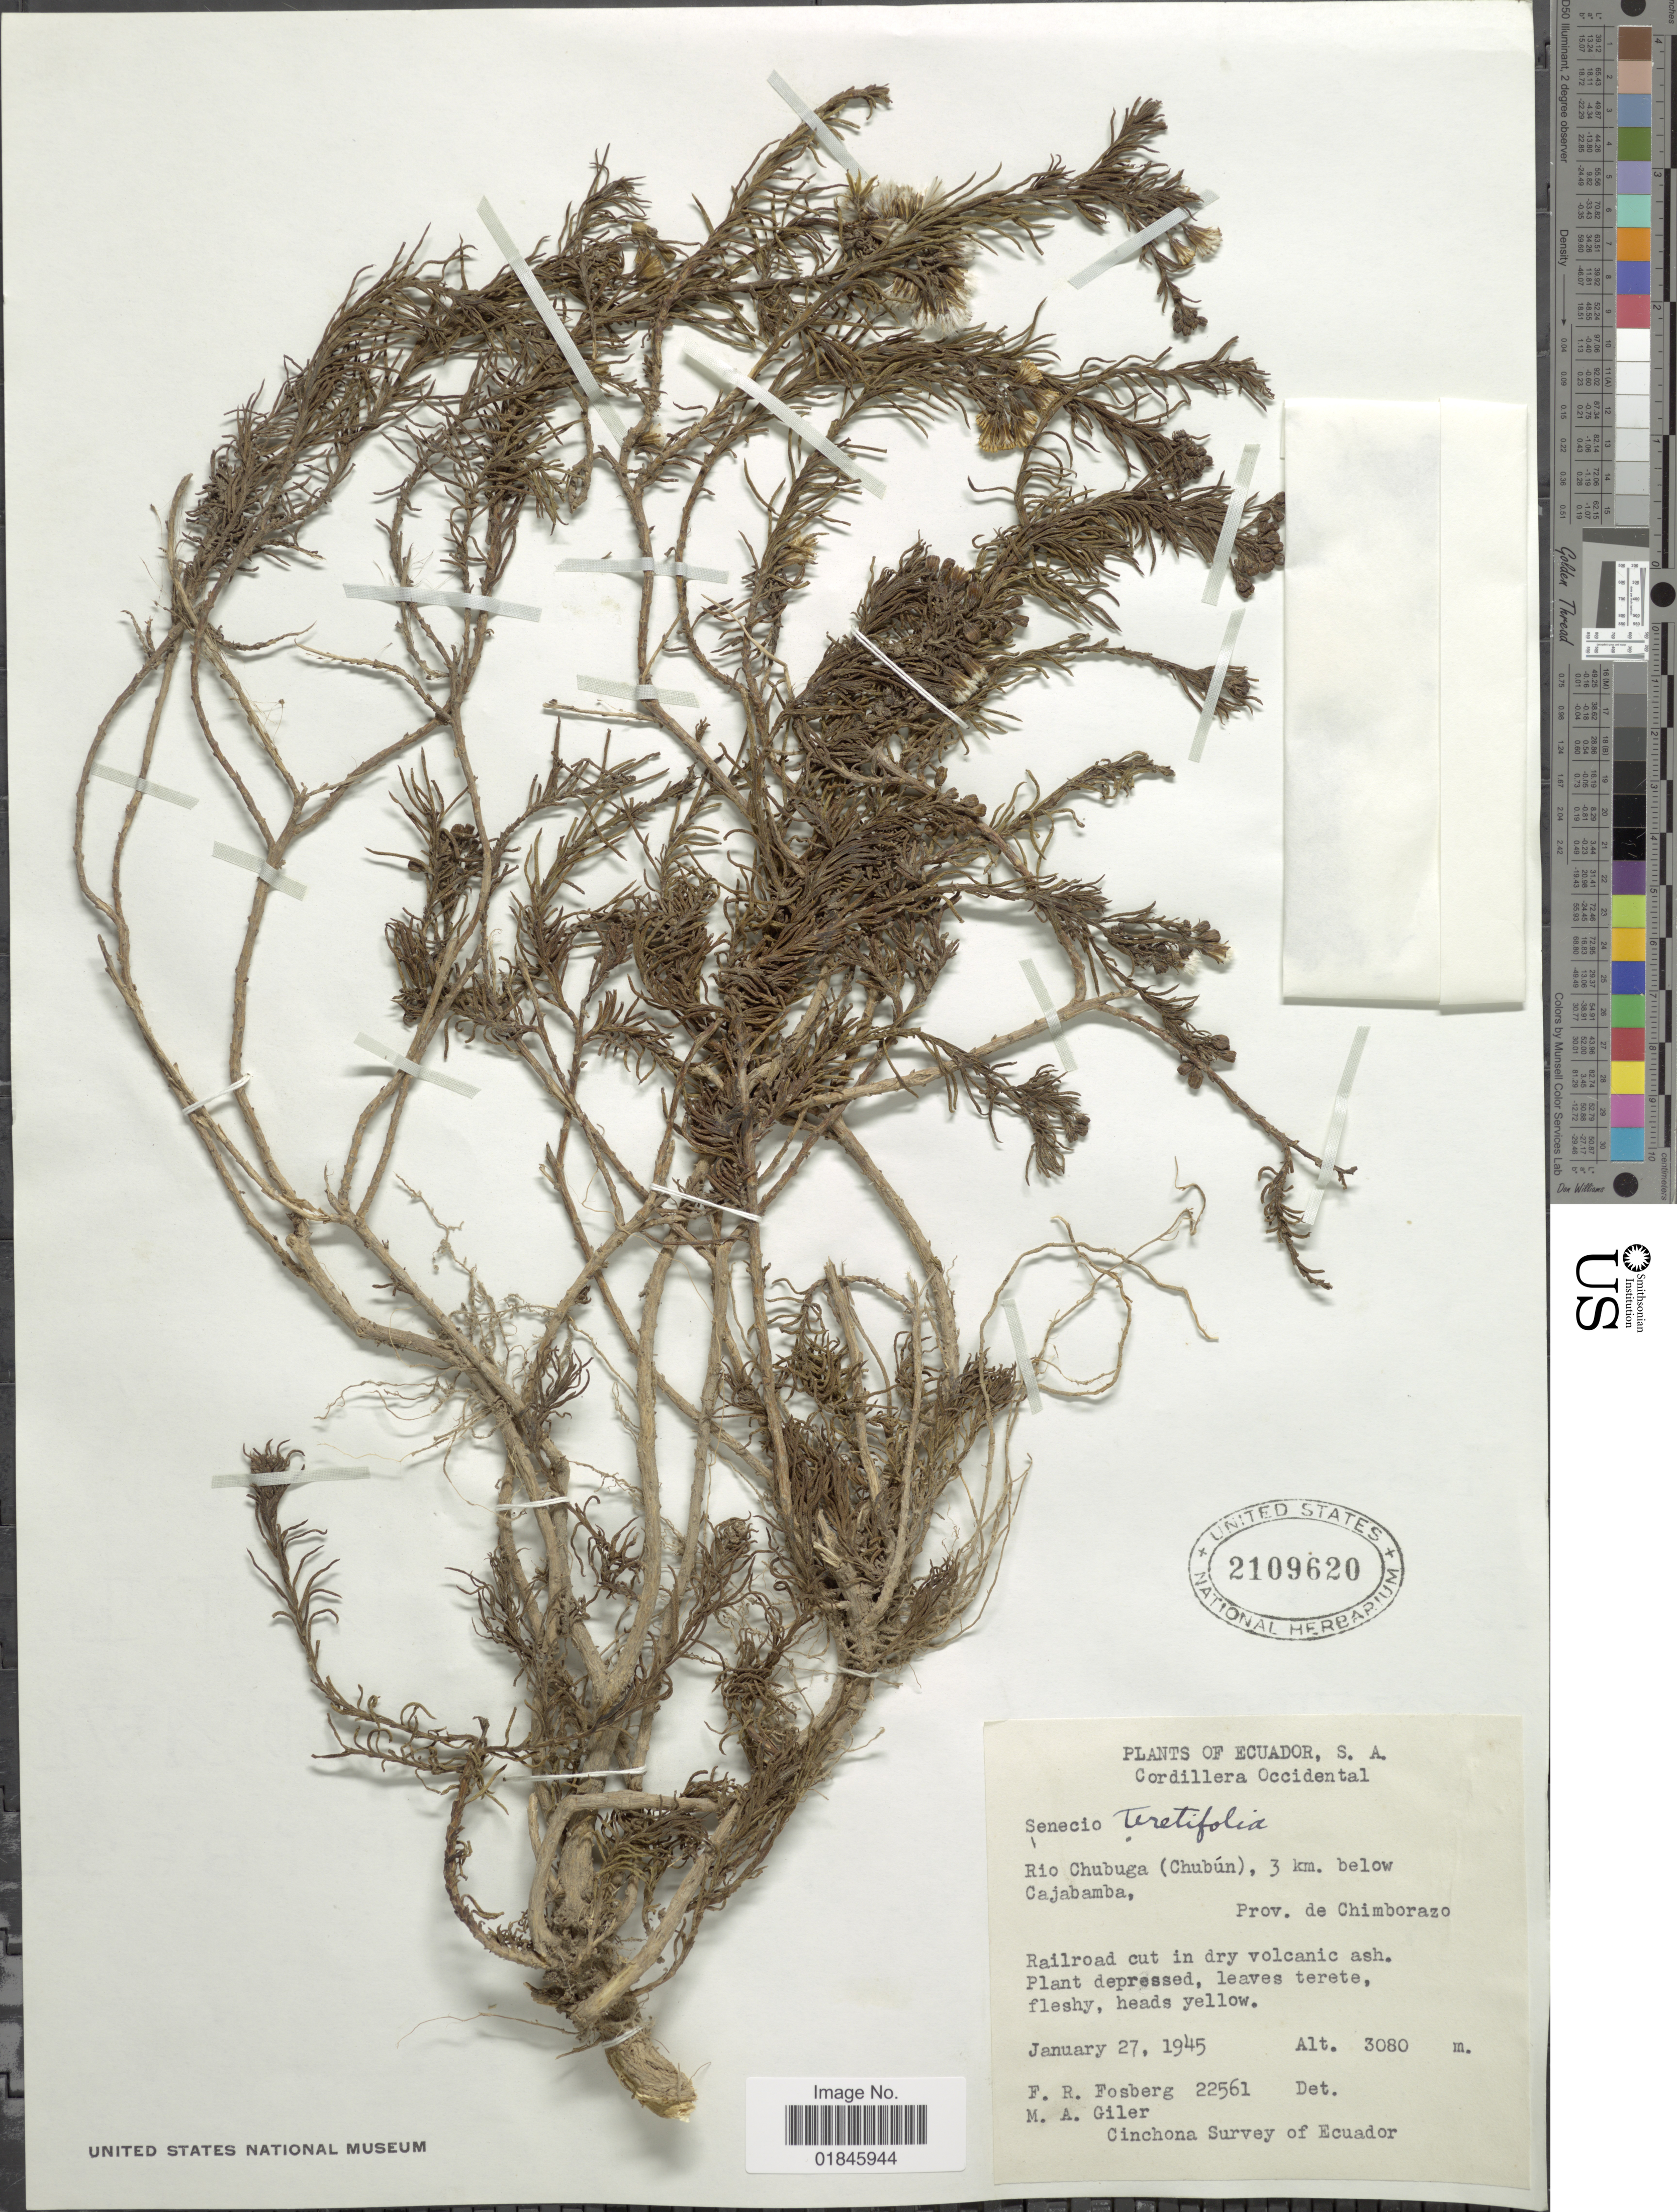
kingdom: Plantae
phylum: Tracheophyta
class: Magnoliopsida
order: Asterales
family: Asteraceae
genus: Pentacalia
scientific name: Pentacalia teretifolia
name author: (Kunth) Cuatrec.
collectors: F. R. Fosberg & M. Giler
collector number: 22561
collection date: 1945-01-27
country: Ecuador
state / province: Chimborazo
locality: Cordillera Occidental. Rio Chubuga (Chubún), 3 km. below Cajabamba, Prov. de Chimborazo. Railroad cut in dry volcanic ash.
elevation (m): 3080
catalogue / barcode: US 2109620